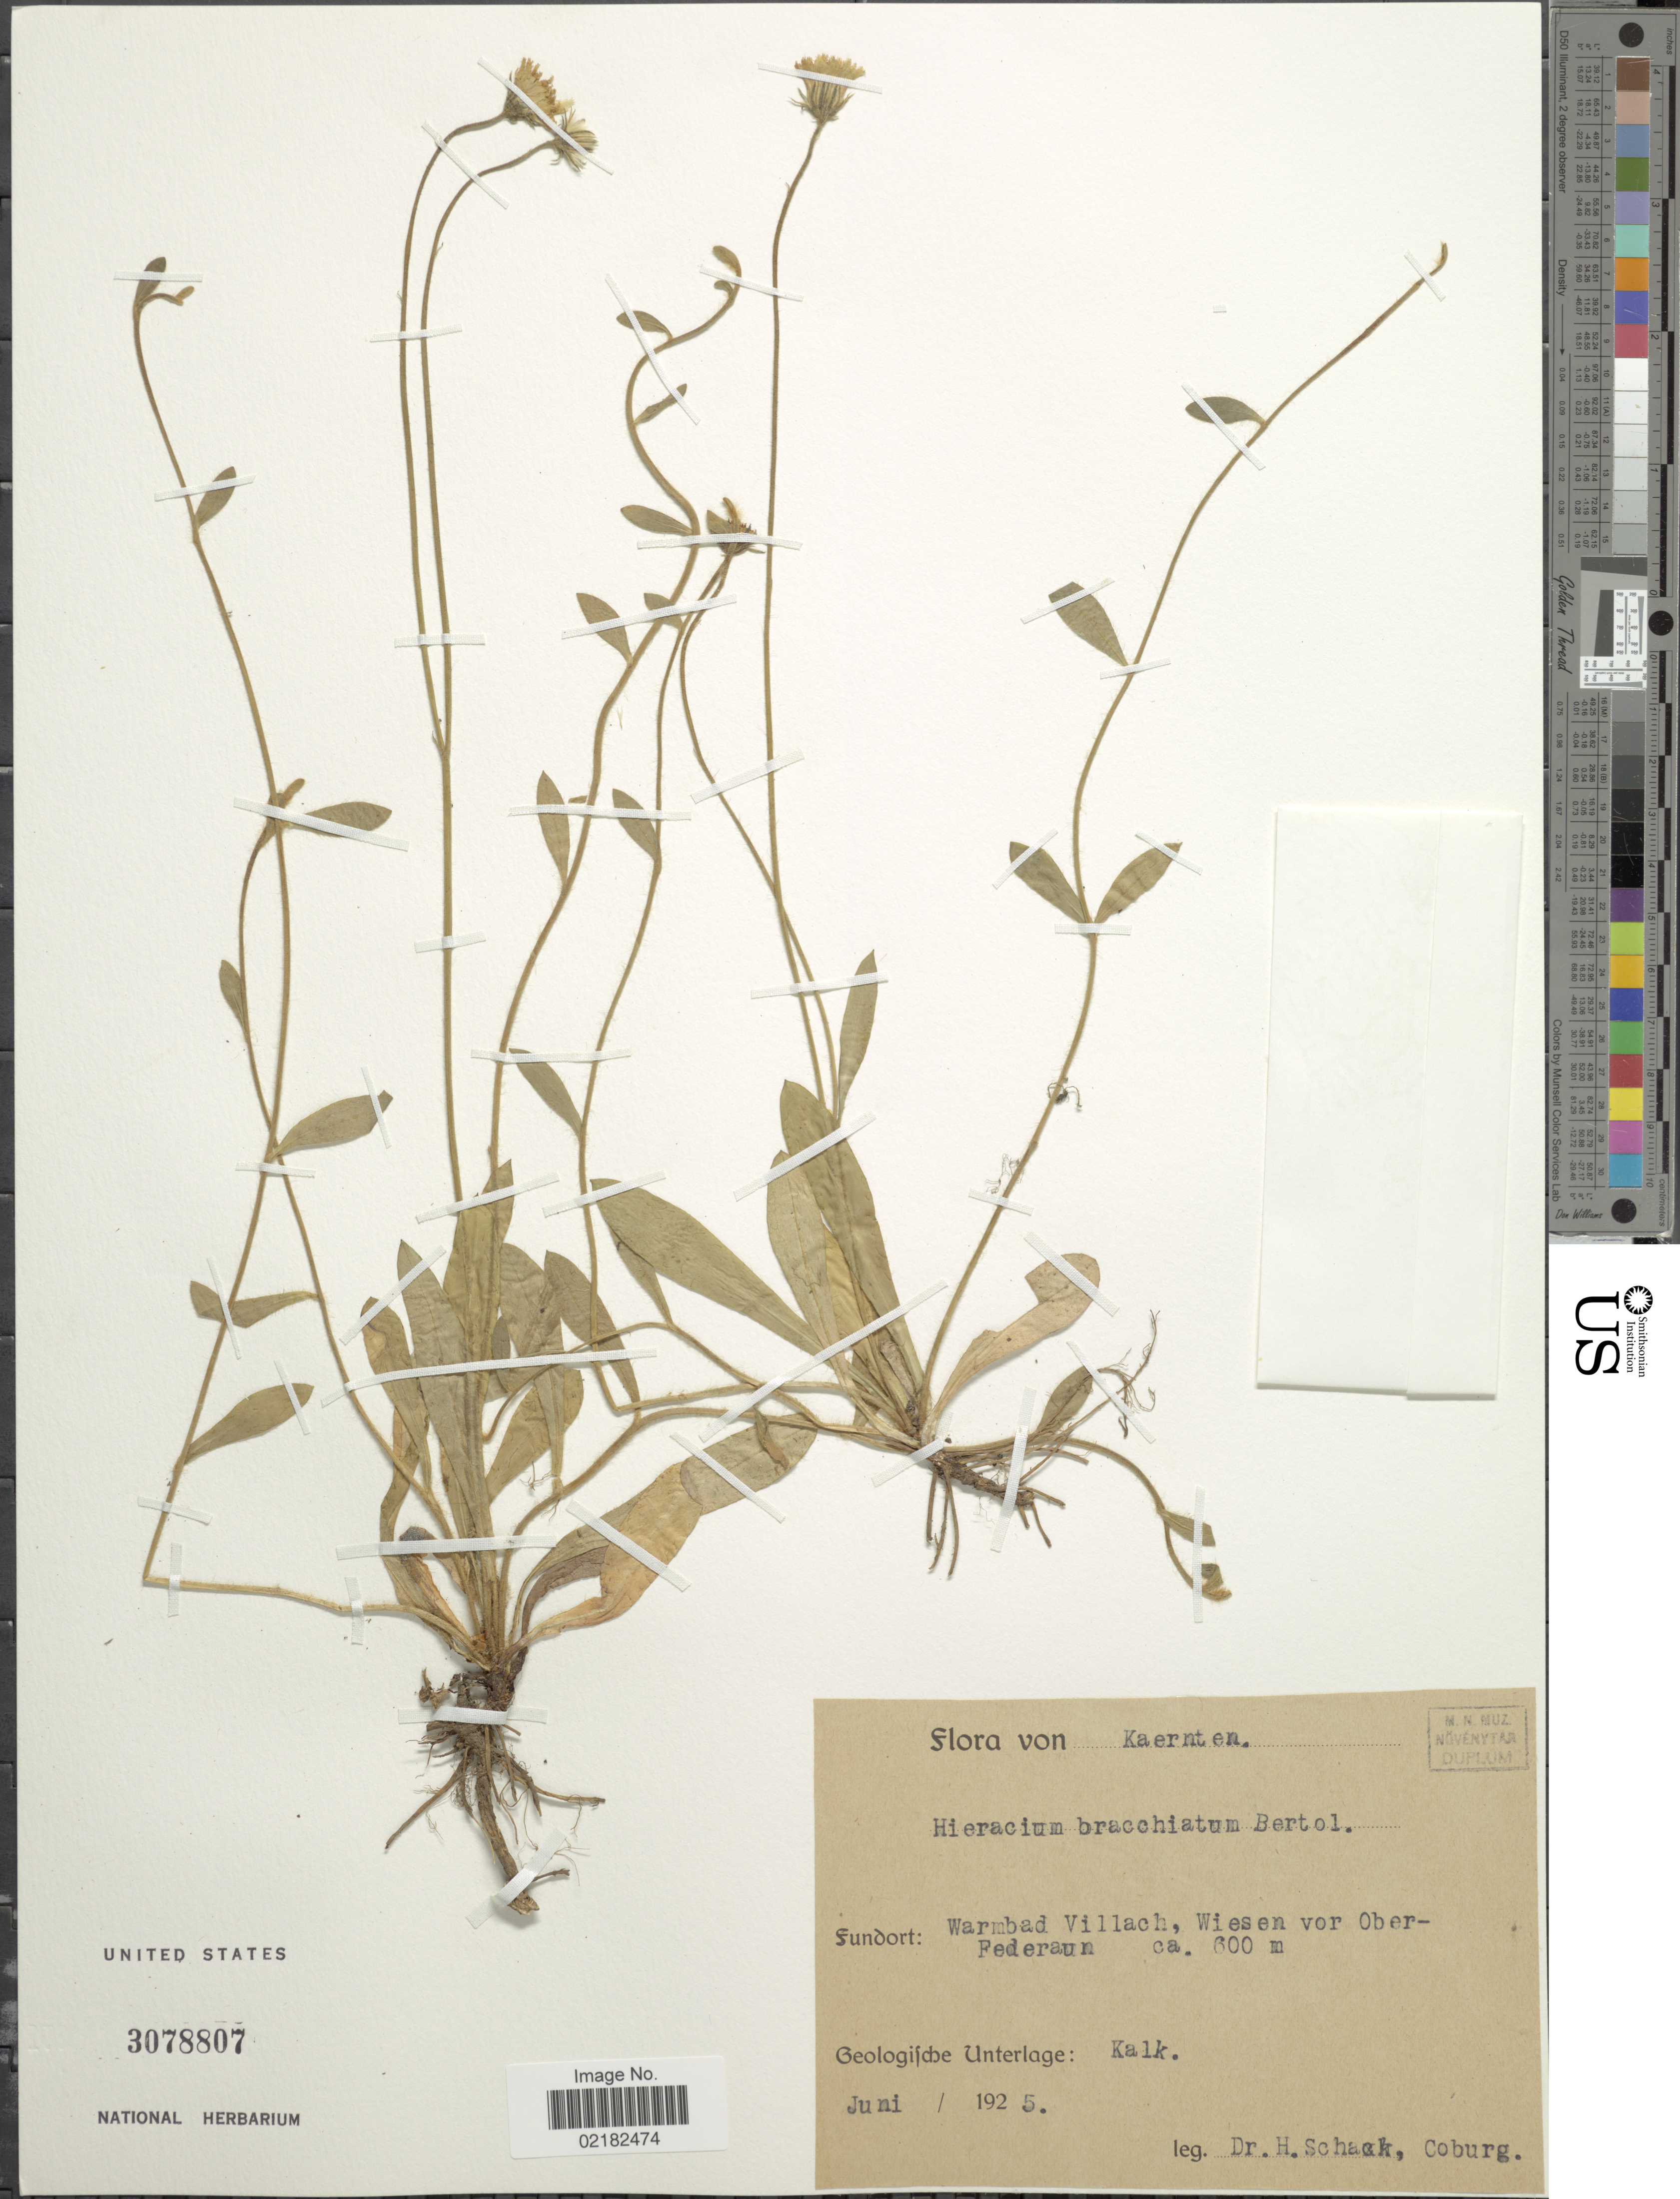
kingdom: Plantae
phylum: Tracheophyta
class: Magnoliopsida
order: Asterales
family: Asteraceae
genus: Pilosella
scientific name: Pilosella brachiata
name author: (DC.) F.W. Schultz & Sch. Bip.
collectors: H. Schack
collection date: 1925-06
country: Austria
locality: Kaernten, Warmbad Villach, Wiesen vor Ober-Federaun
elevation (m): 600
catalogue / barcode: US 3078807